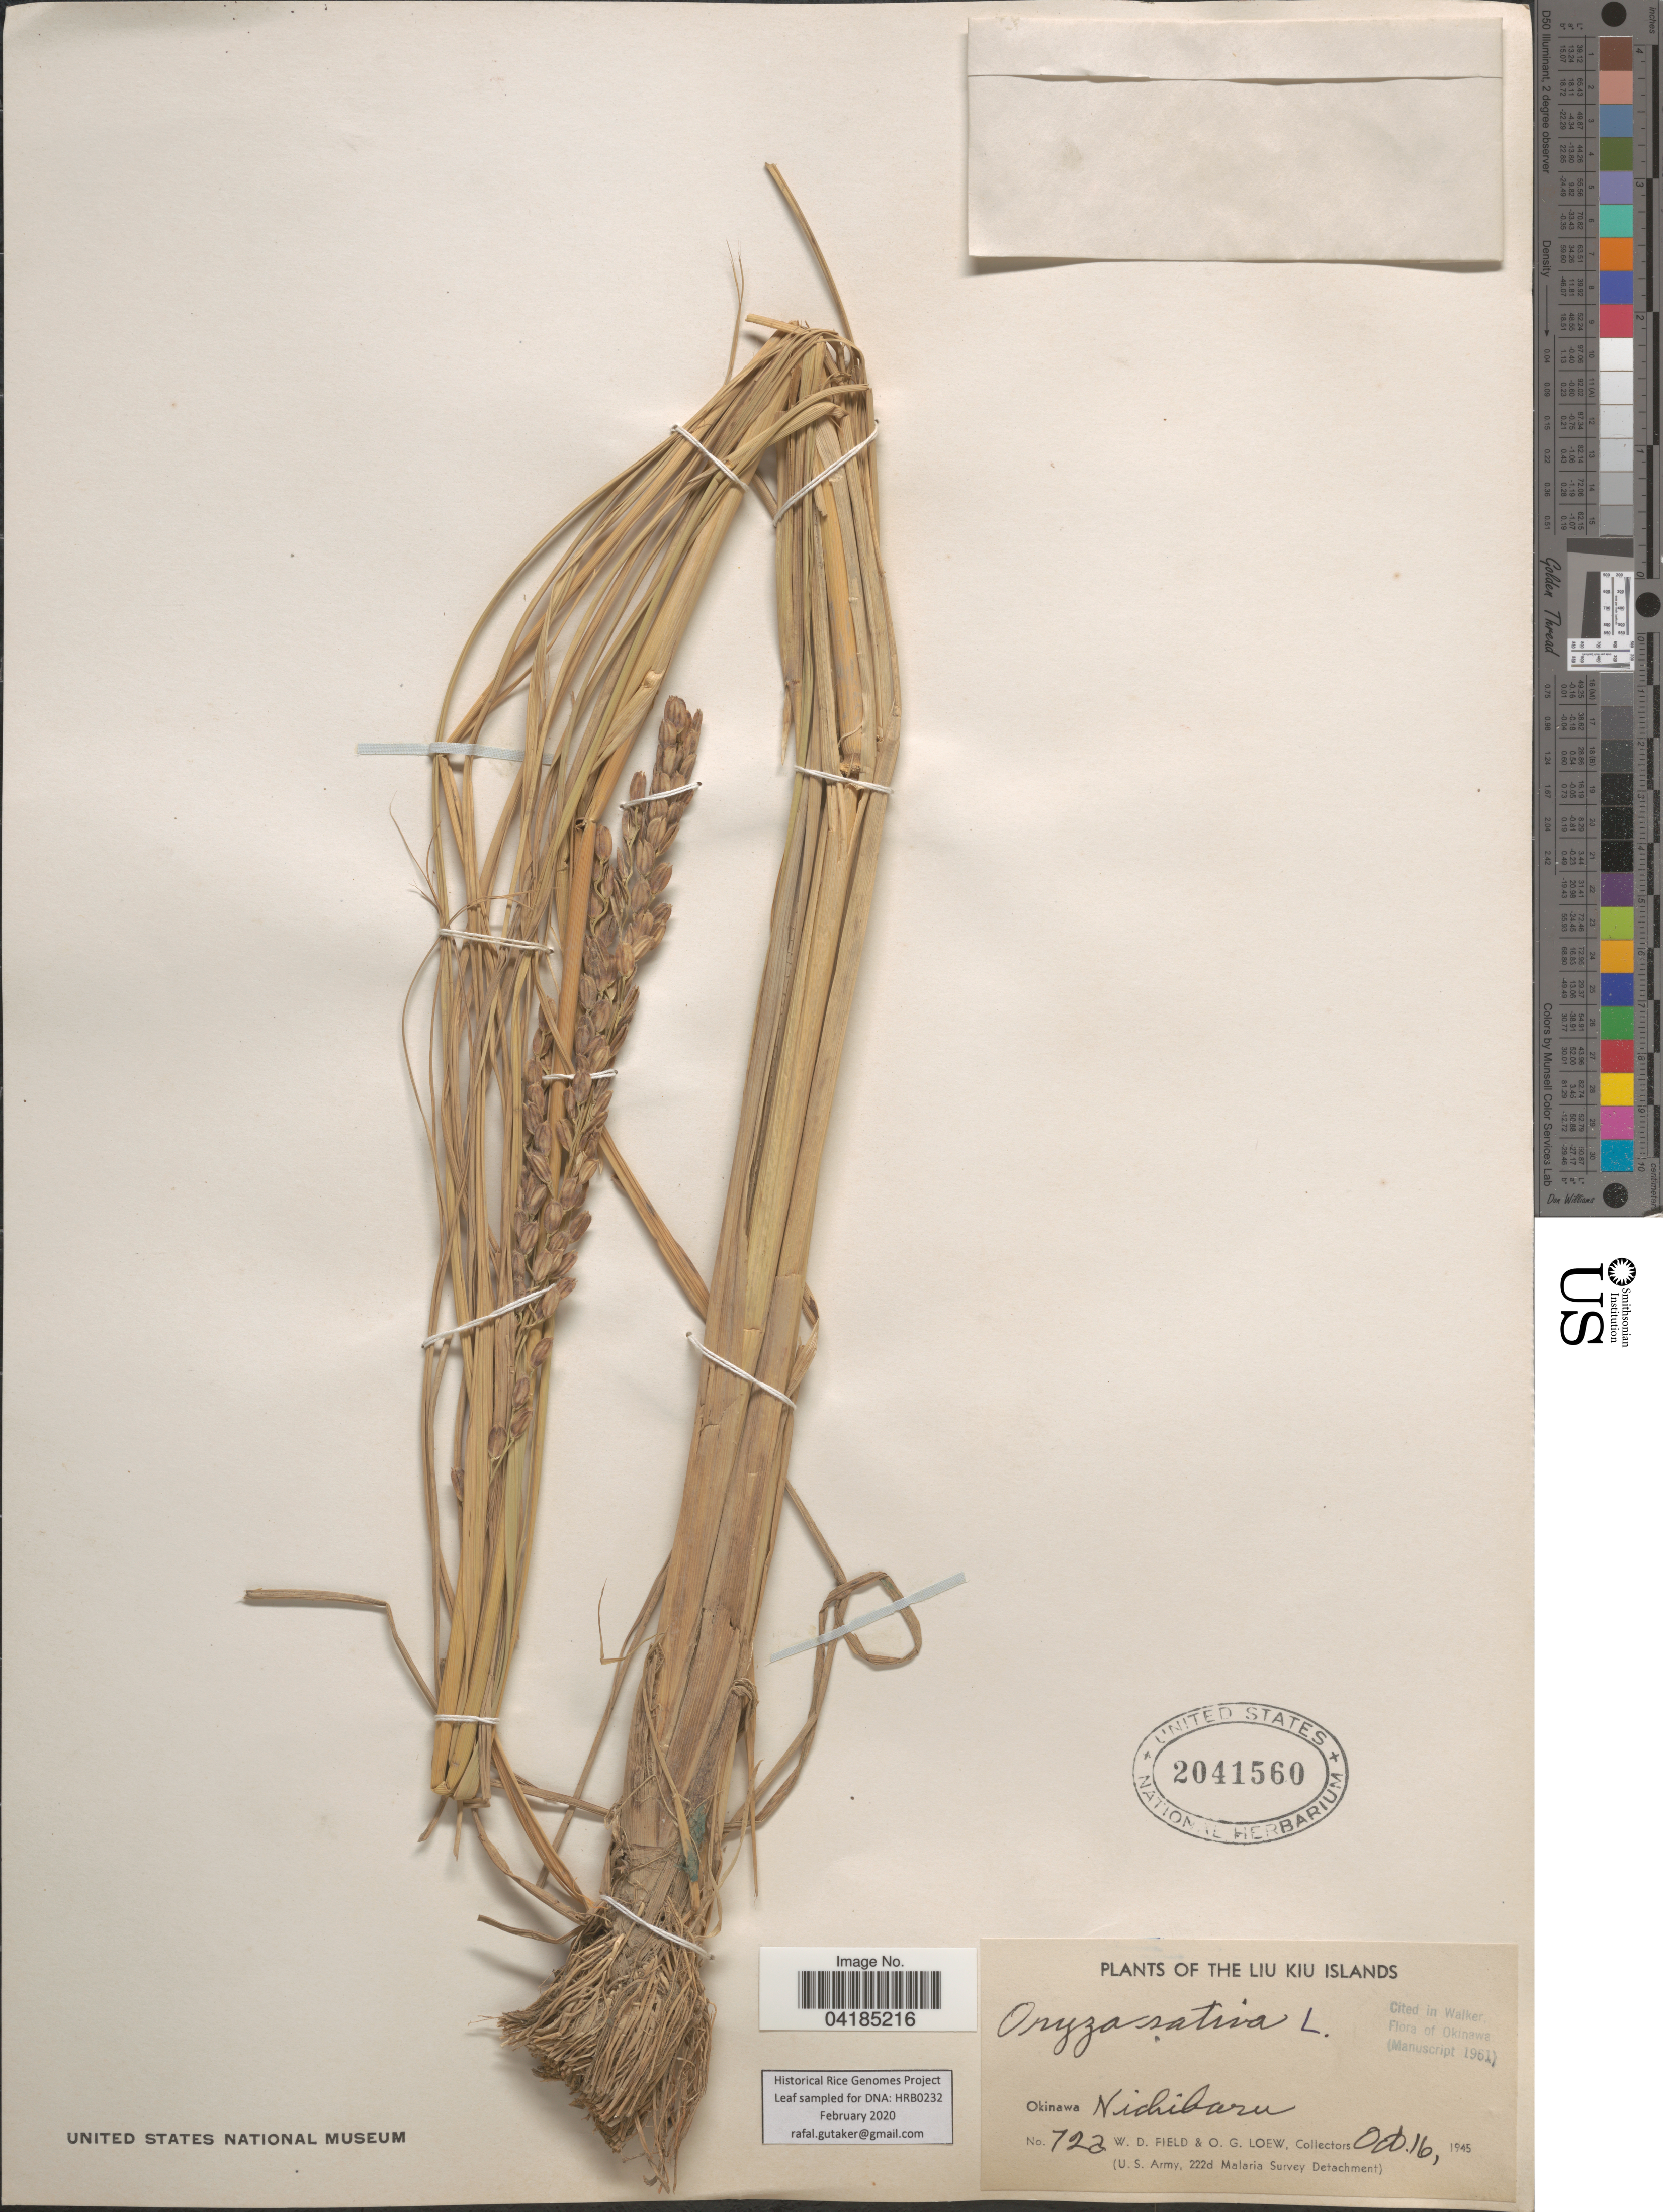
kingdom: Plantae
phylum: Tracheophyta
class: Liliopsida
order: Poales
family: Poaceae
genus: Oryza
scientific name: Oryza sativa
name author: L.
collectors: W. D. Field & O. G. Loew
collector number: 72a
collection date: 1945-10-16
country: Japan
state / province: Okinawa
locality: The Liu Kiu Islands. Okinawa. Nichibaru. (U.S. Army, 222d Malaria Survey Detachment).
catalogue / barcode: US 2041560